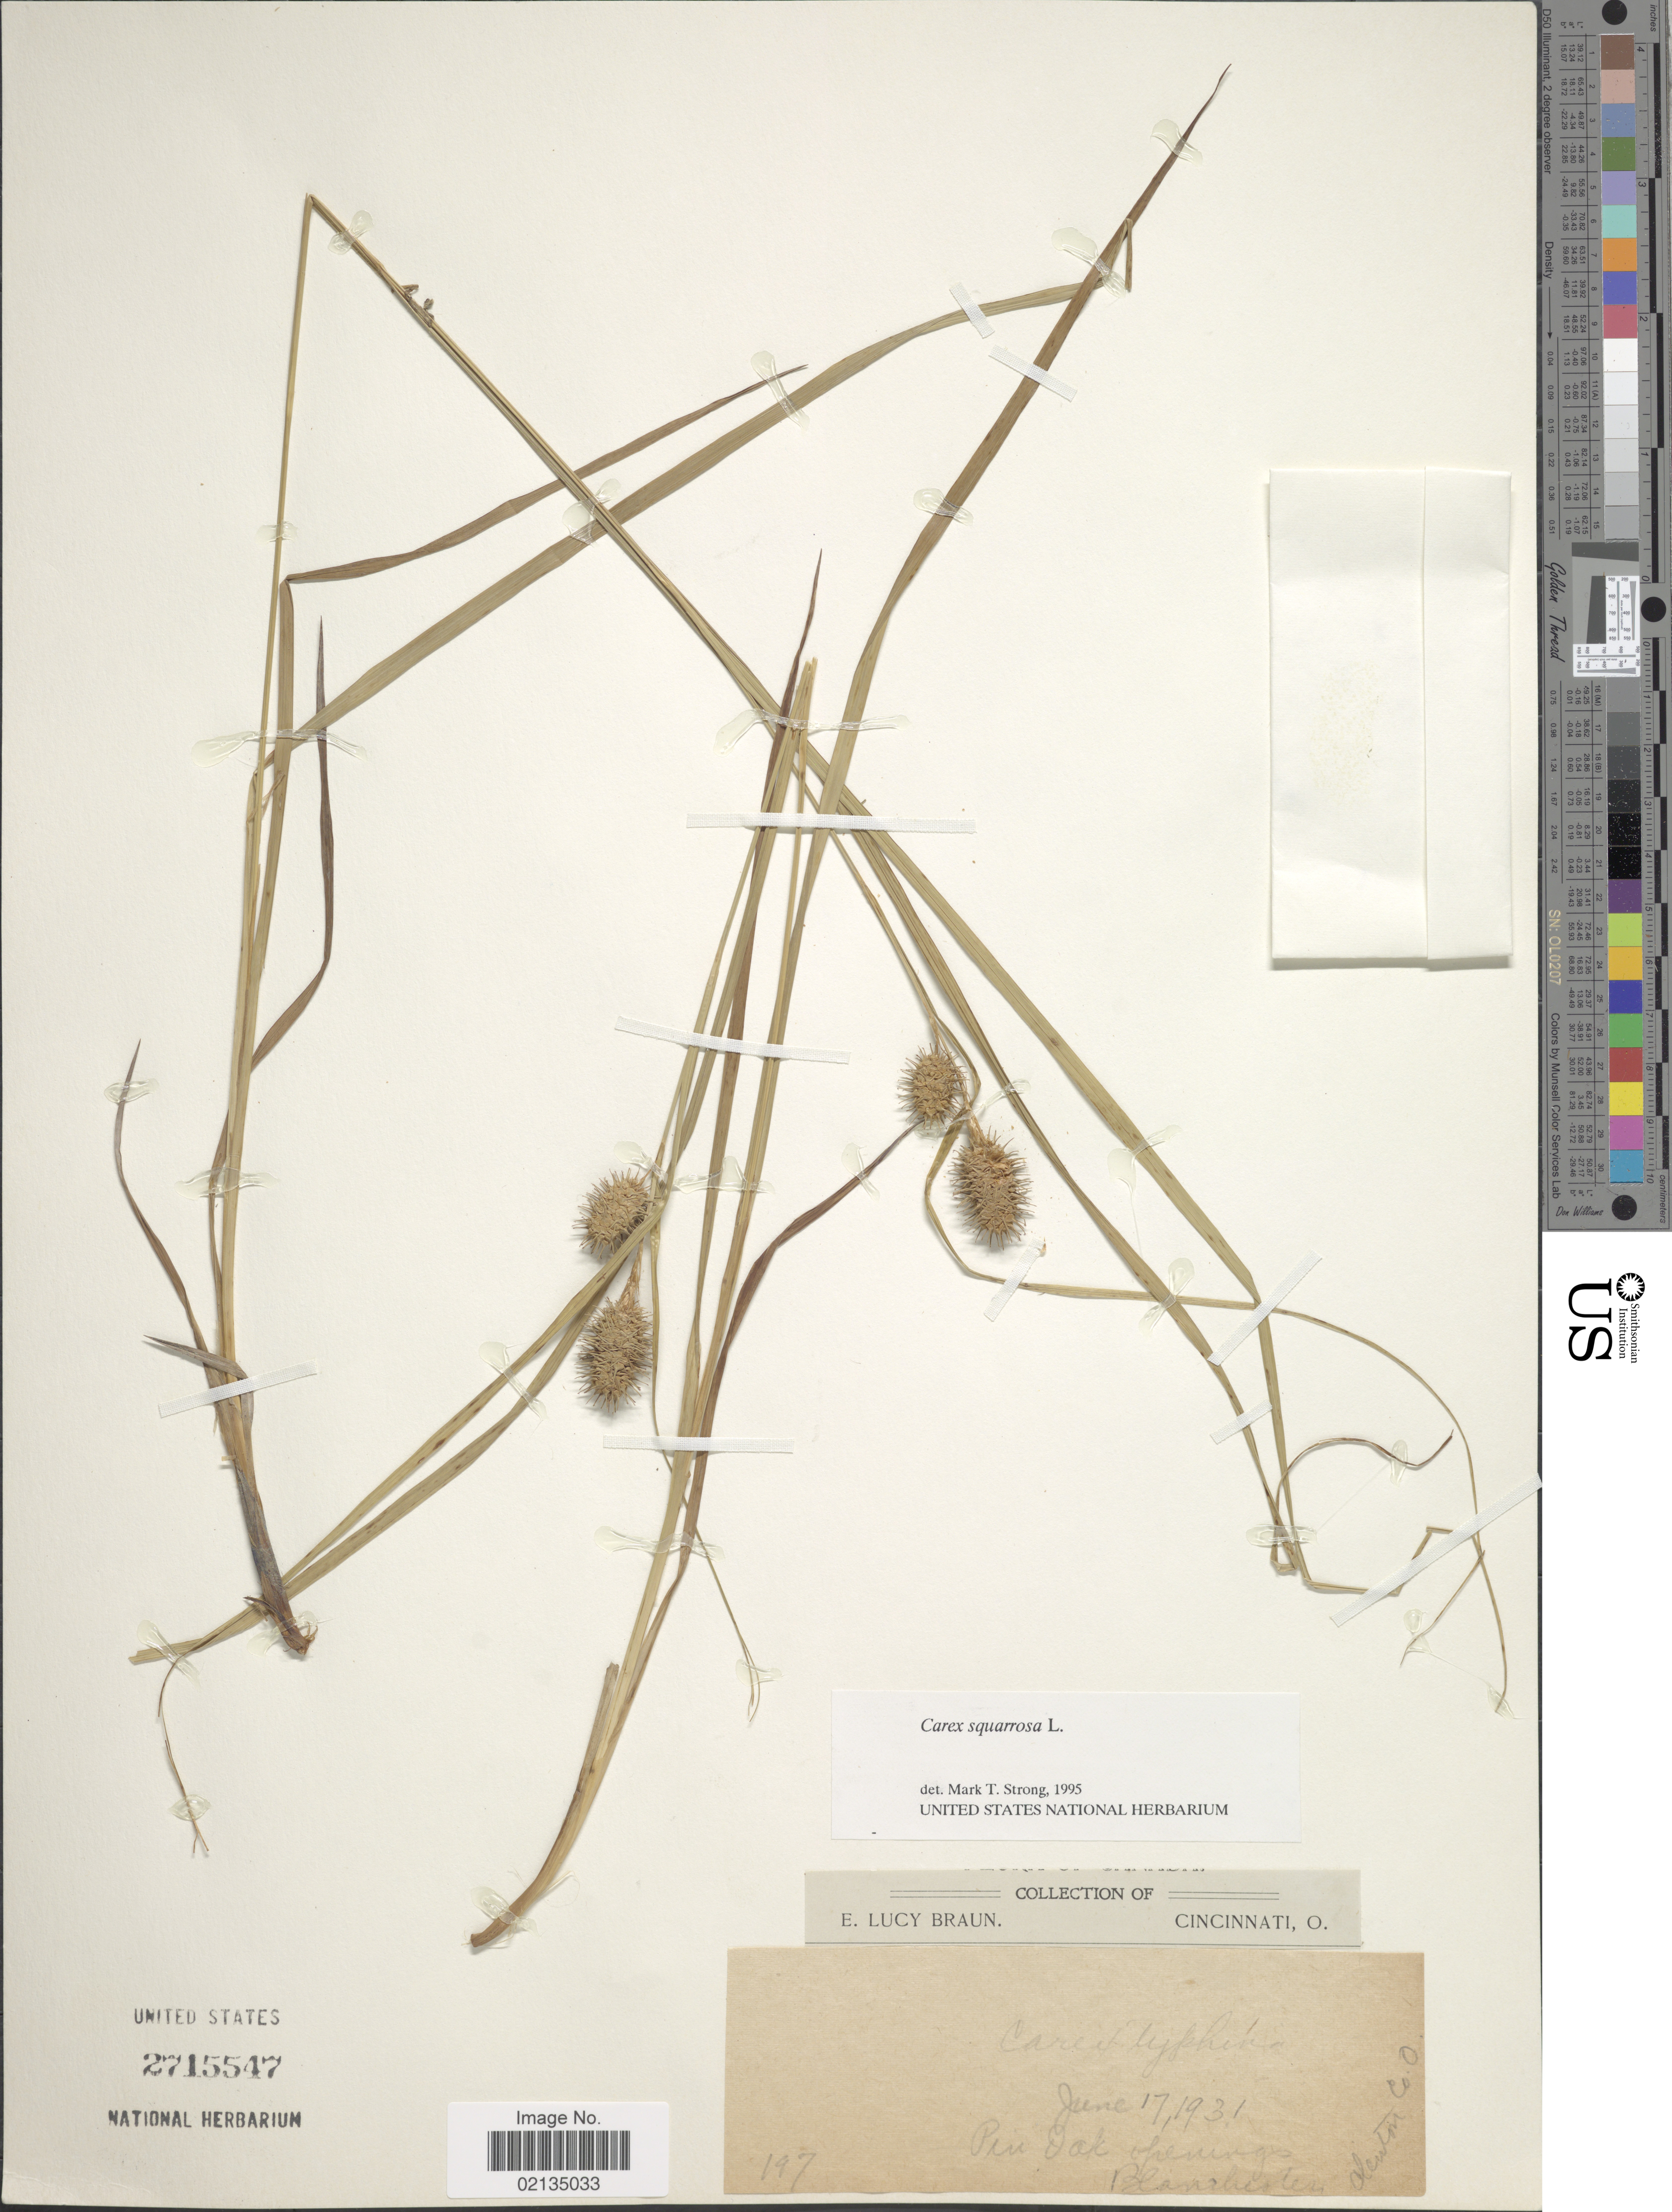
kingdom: Plantae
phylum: Tracheophyta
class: Liliopsida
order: Poales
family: Cyperaceae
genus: Carex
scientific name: Carex squarrosa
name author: L.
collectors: E. L. Braun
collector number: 197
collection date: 1931-06-17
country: United States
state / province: Ohio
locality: Pin Oak openings, Blanchester, Alenton Co.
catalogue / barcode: US 2715547